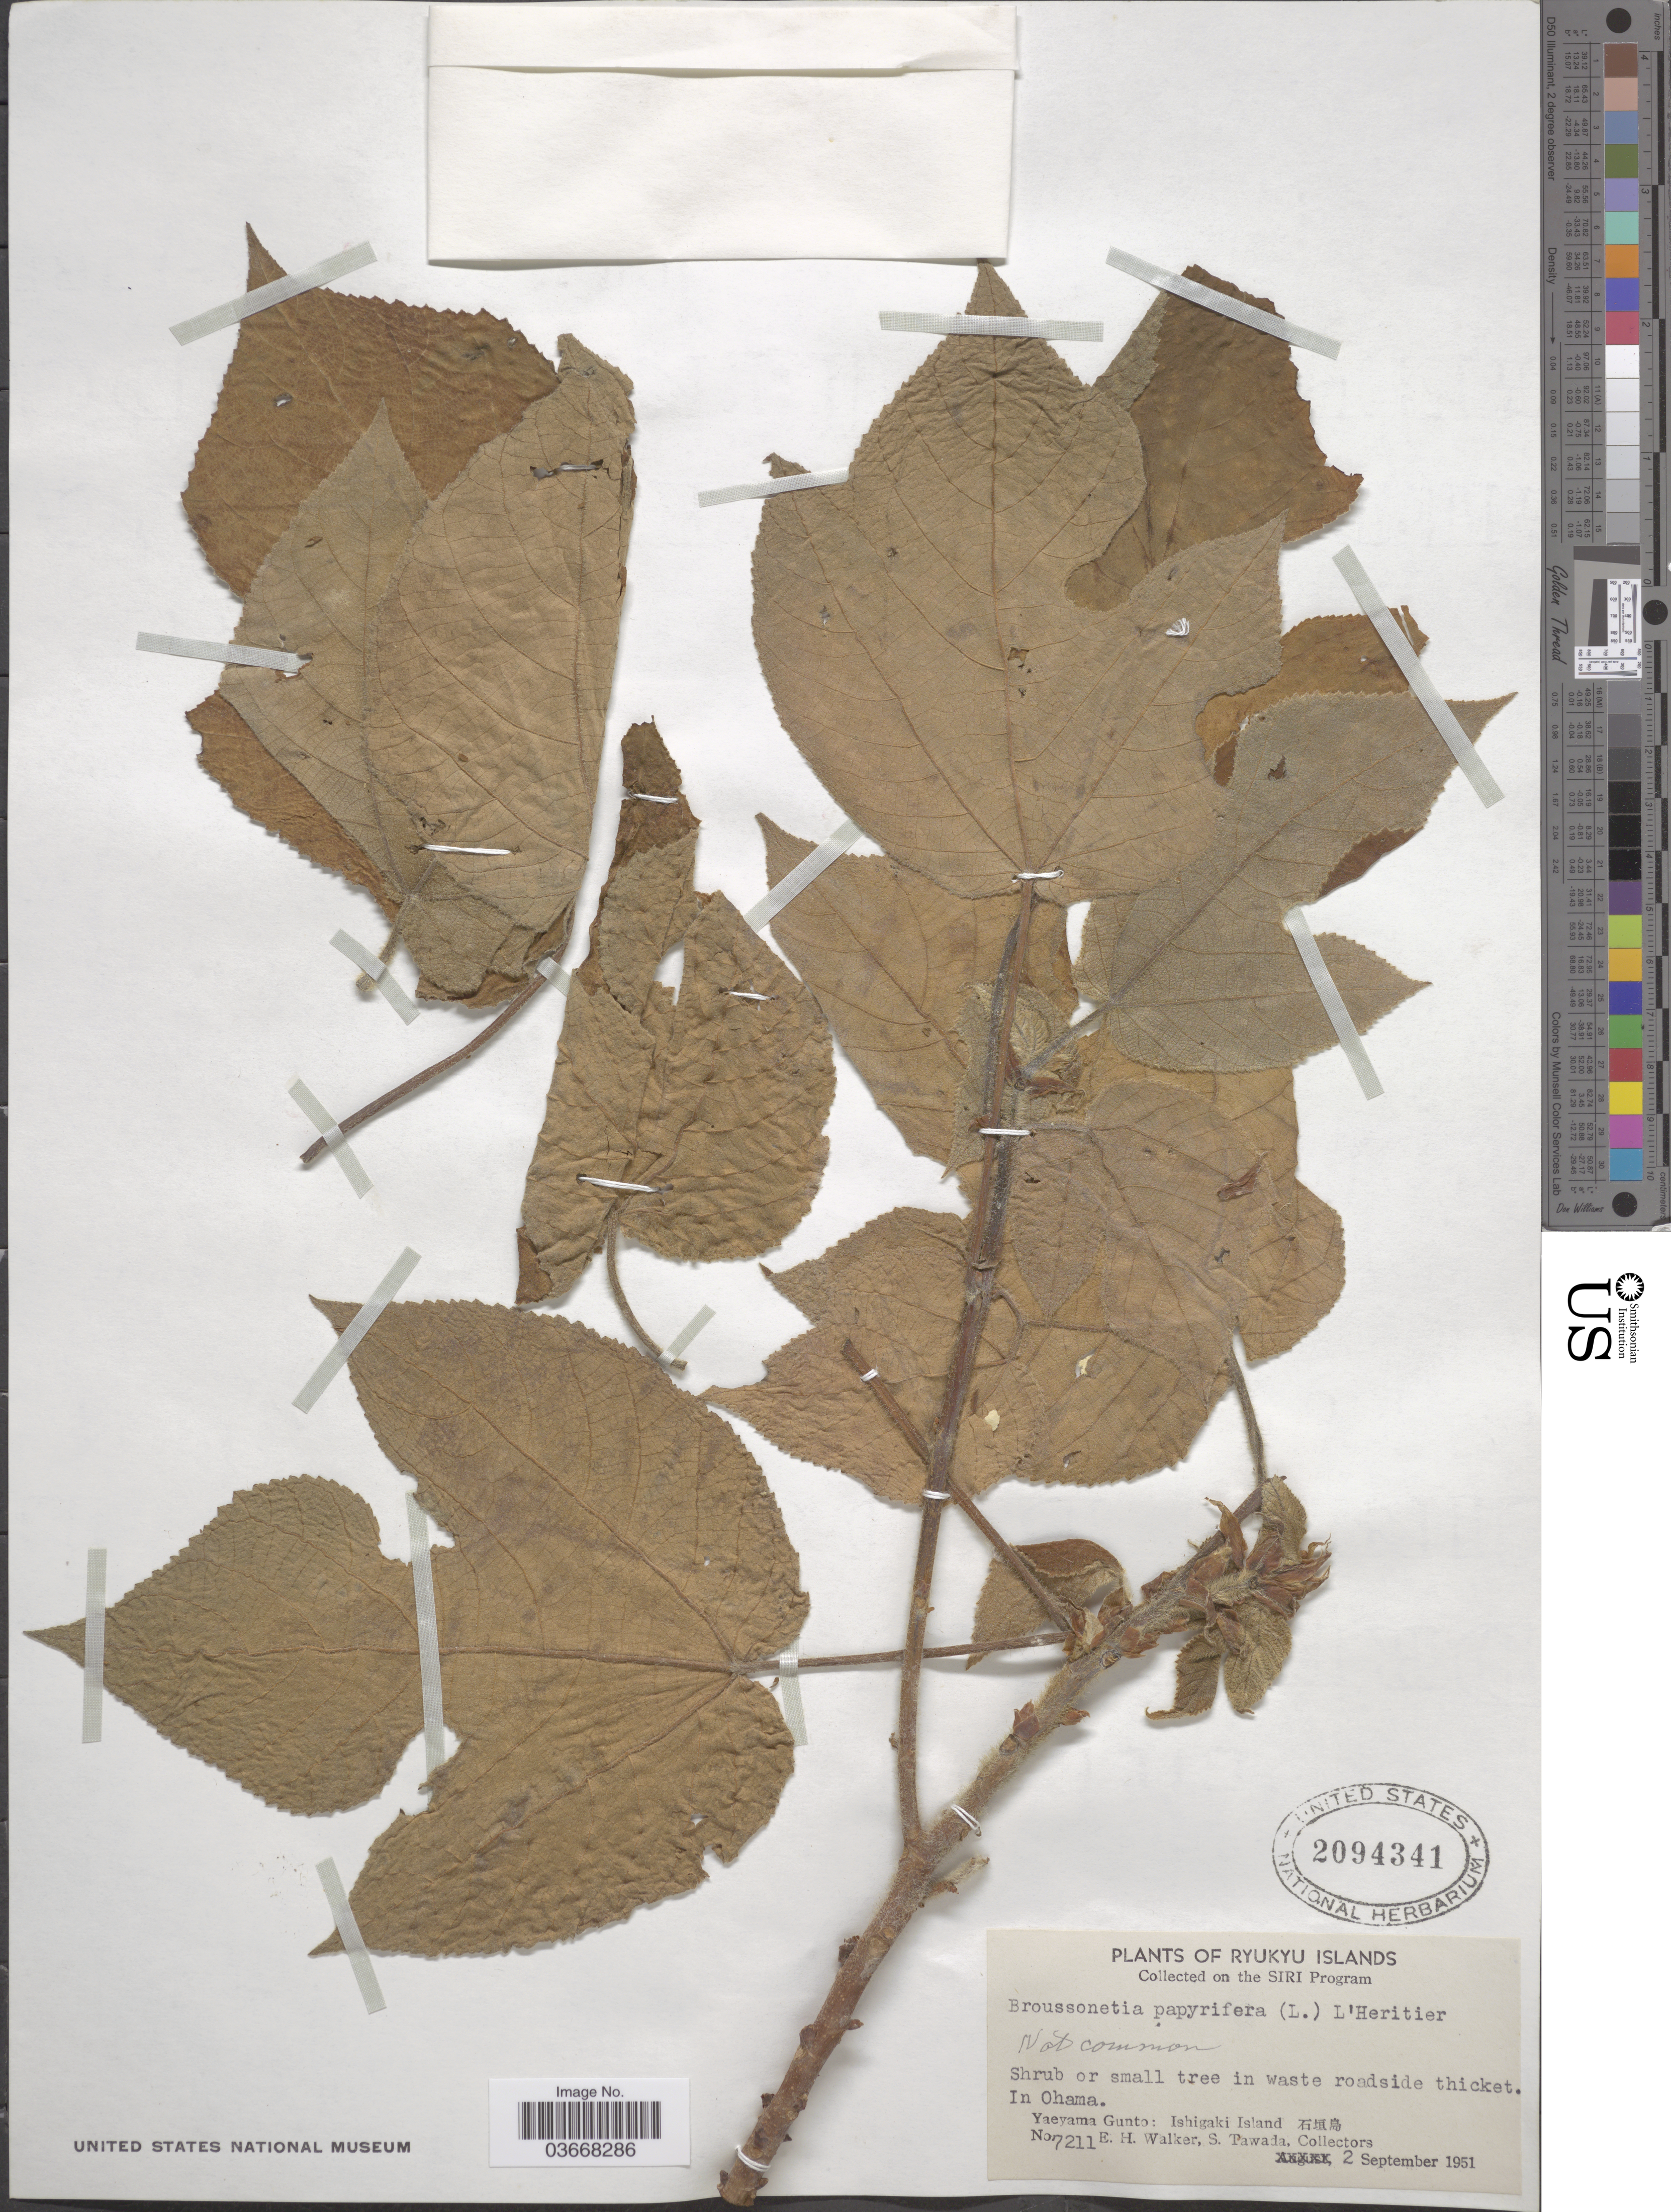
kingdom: Plantae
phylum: Tracheophyta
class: Magnoliopsida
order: Rosales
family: Moraceae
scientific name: Broussoneta papyrifera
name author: (L.) L'Hér. ex Vent.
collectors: E. H. Walker & S. Tawada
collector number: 7211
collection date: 1951-09-02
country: Japan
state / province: Okinawa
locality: Ryukyu Islands. In Ohama. Yaeyama Gunto: Ishigaki Island X.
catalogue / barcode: US 2094341